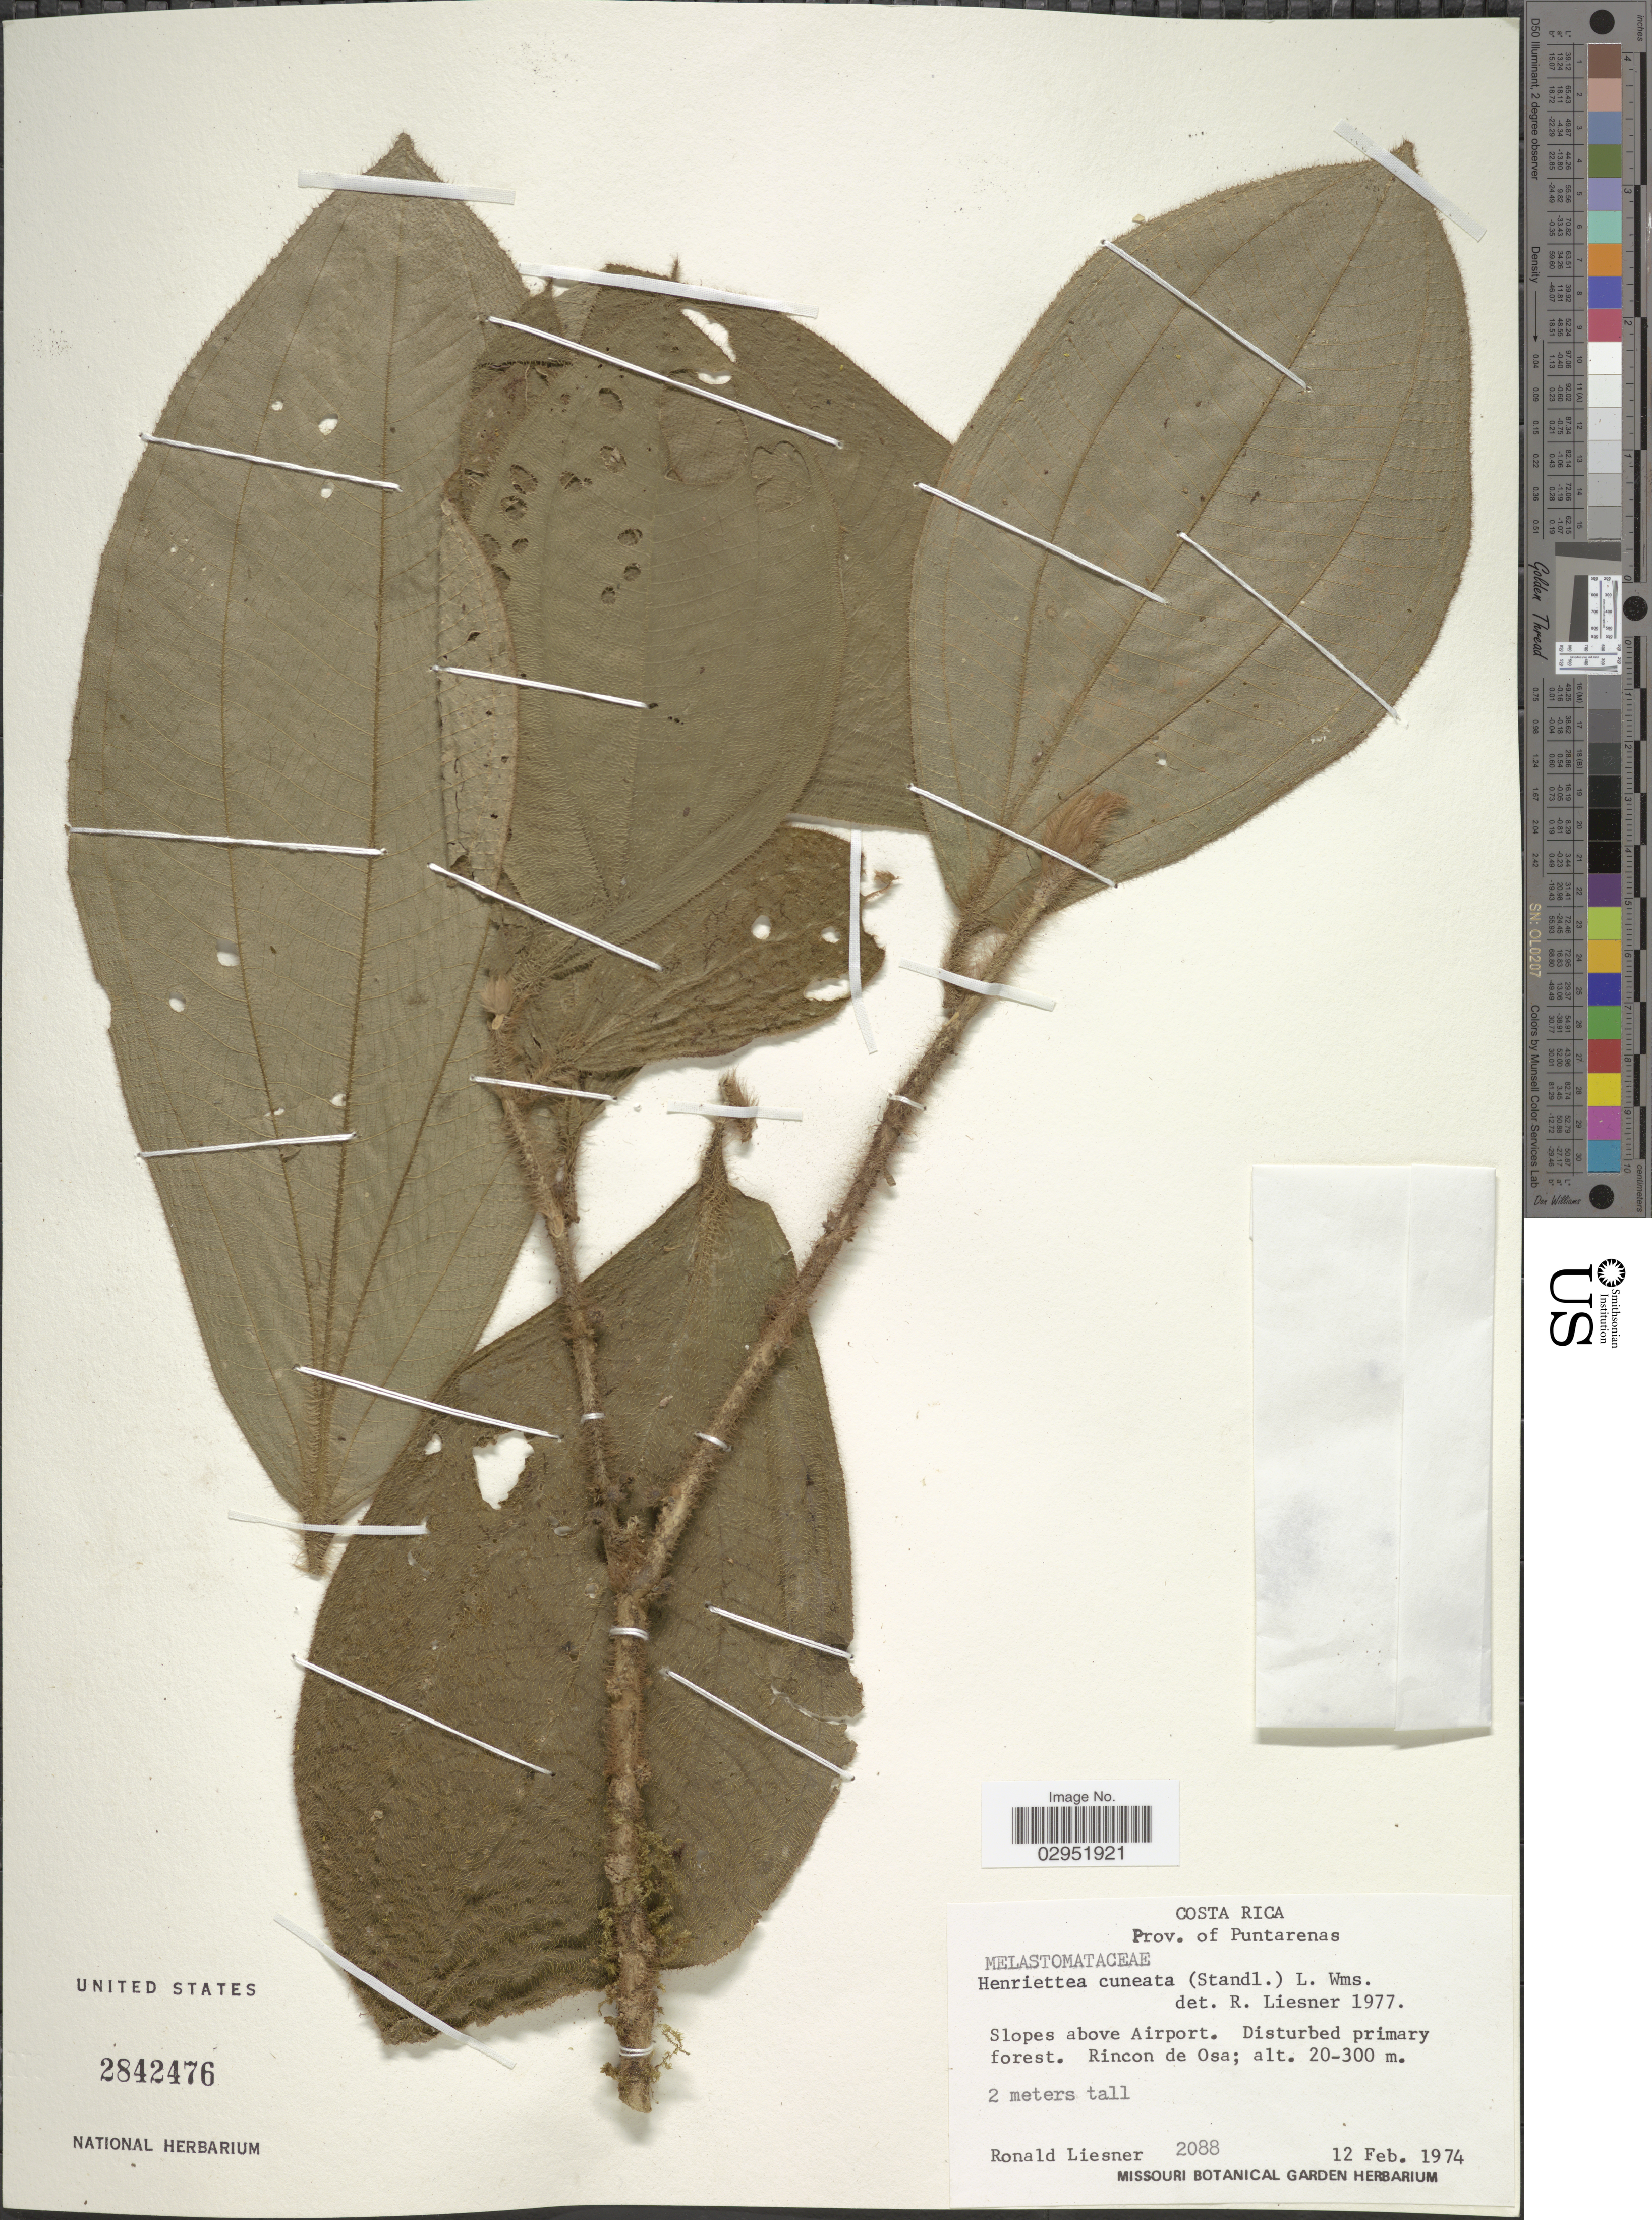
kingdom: Plantae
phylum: Tracheophyta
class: Magnoliopsida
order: Myrtales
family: Melastomataceae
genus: Henriettea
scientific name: Henriettea cuneata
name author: (Standl.) L.O. Williams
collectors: R. L. Liesner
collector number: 2088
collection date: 1974-02-12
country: Costa Rica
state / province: Puntarenas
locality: Slopes above Airport. Rincon de Osa.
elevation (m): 20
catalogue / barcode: US 2842476